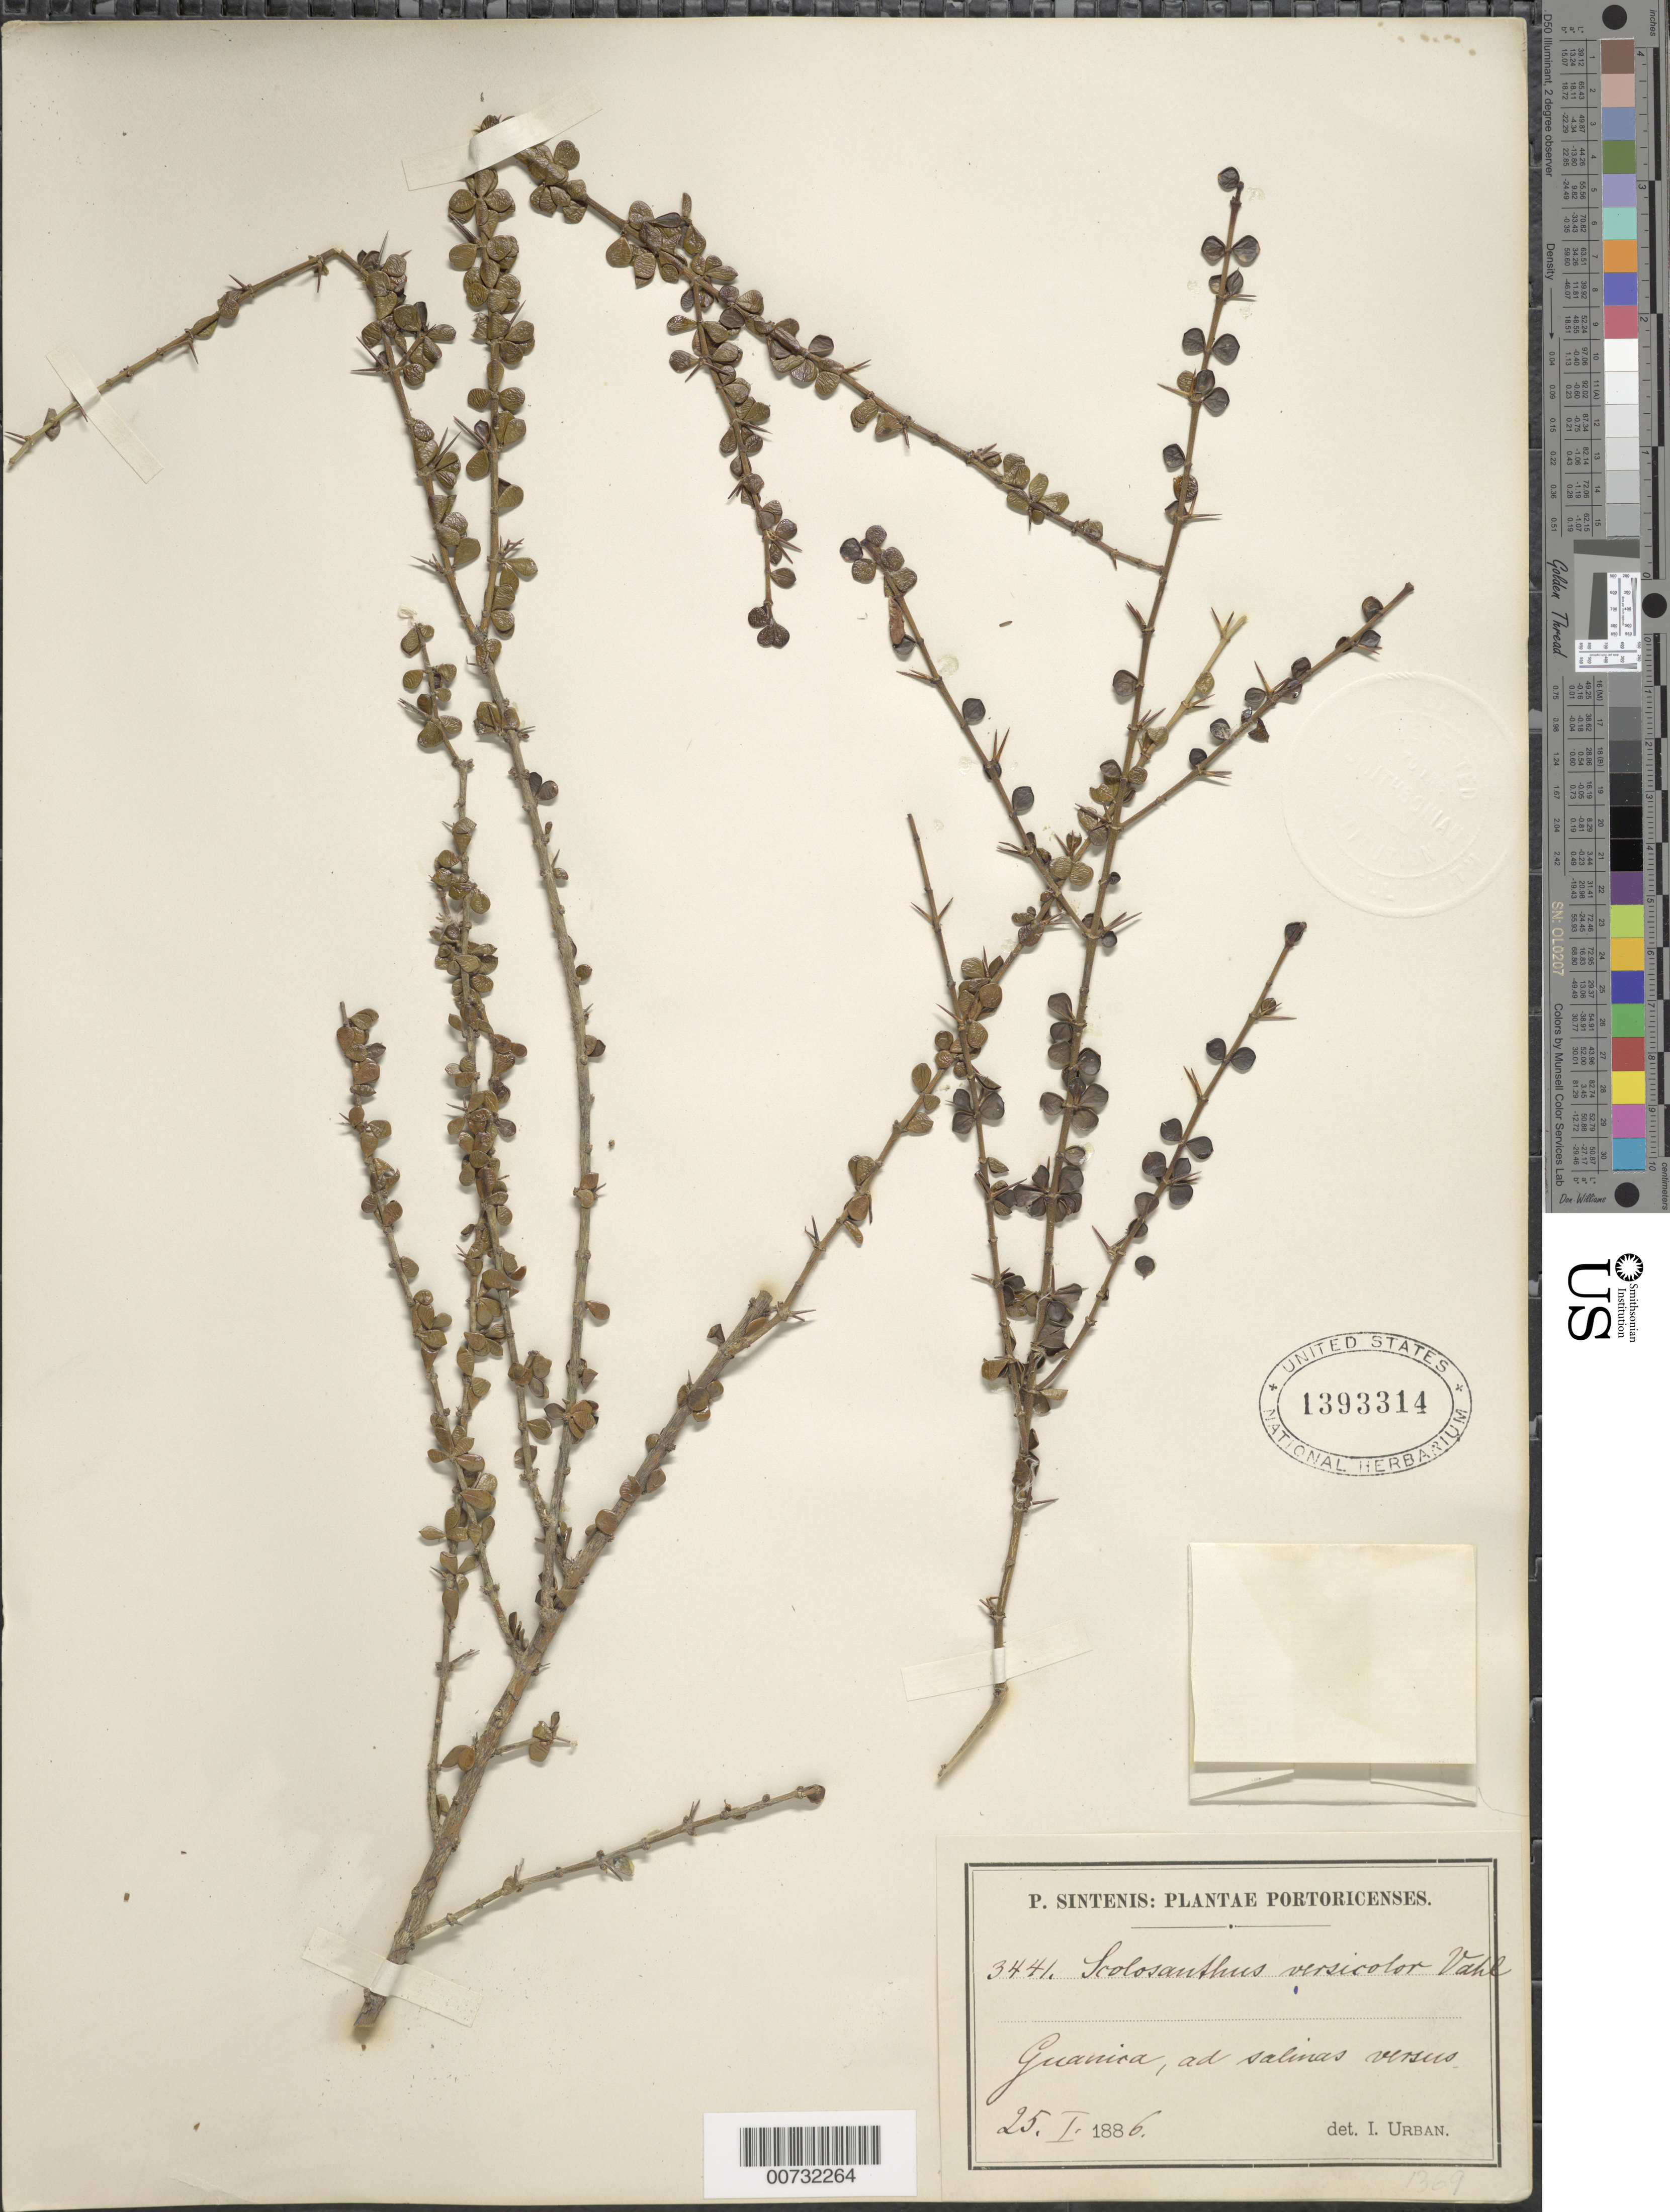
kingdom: Plantae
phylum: Tracheophyta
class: Magnoliopsida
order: Gentianales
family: Rubiaceae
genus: Scolosanthus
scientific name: Scolosanthus versicolor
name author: Vahl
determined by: Urban, Ignatz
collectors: P. Sintenis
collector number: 3441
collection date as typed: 25 Jan 1886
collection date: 1886-01-25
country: Puerto Rico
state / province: Guánica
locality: Guanica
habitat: Ad salinas versus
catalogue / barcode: US 1393314